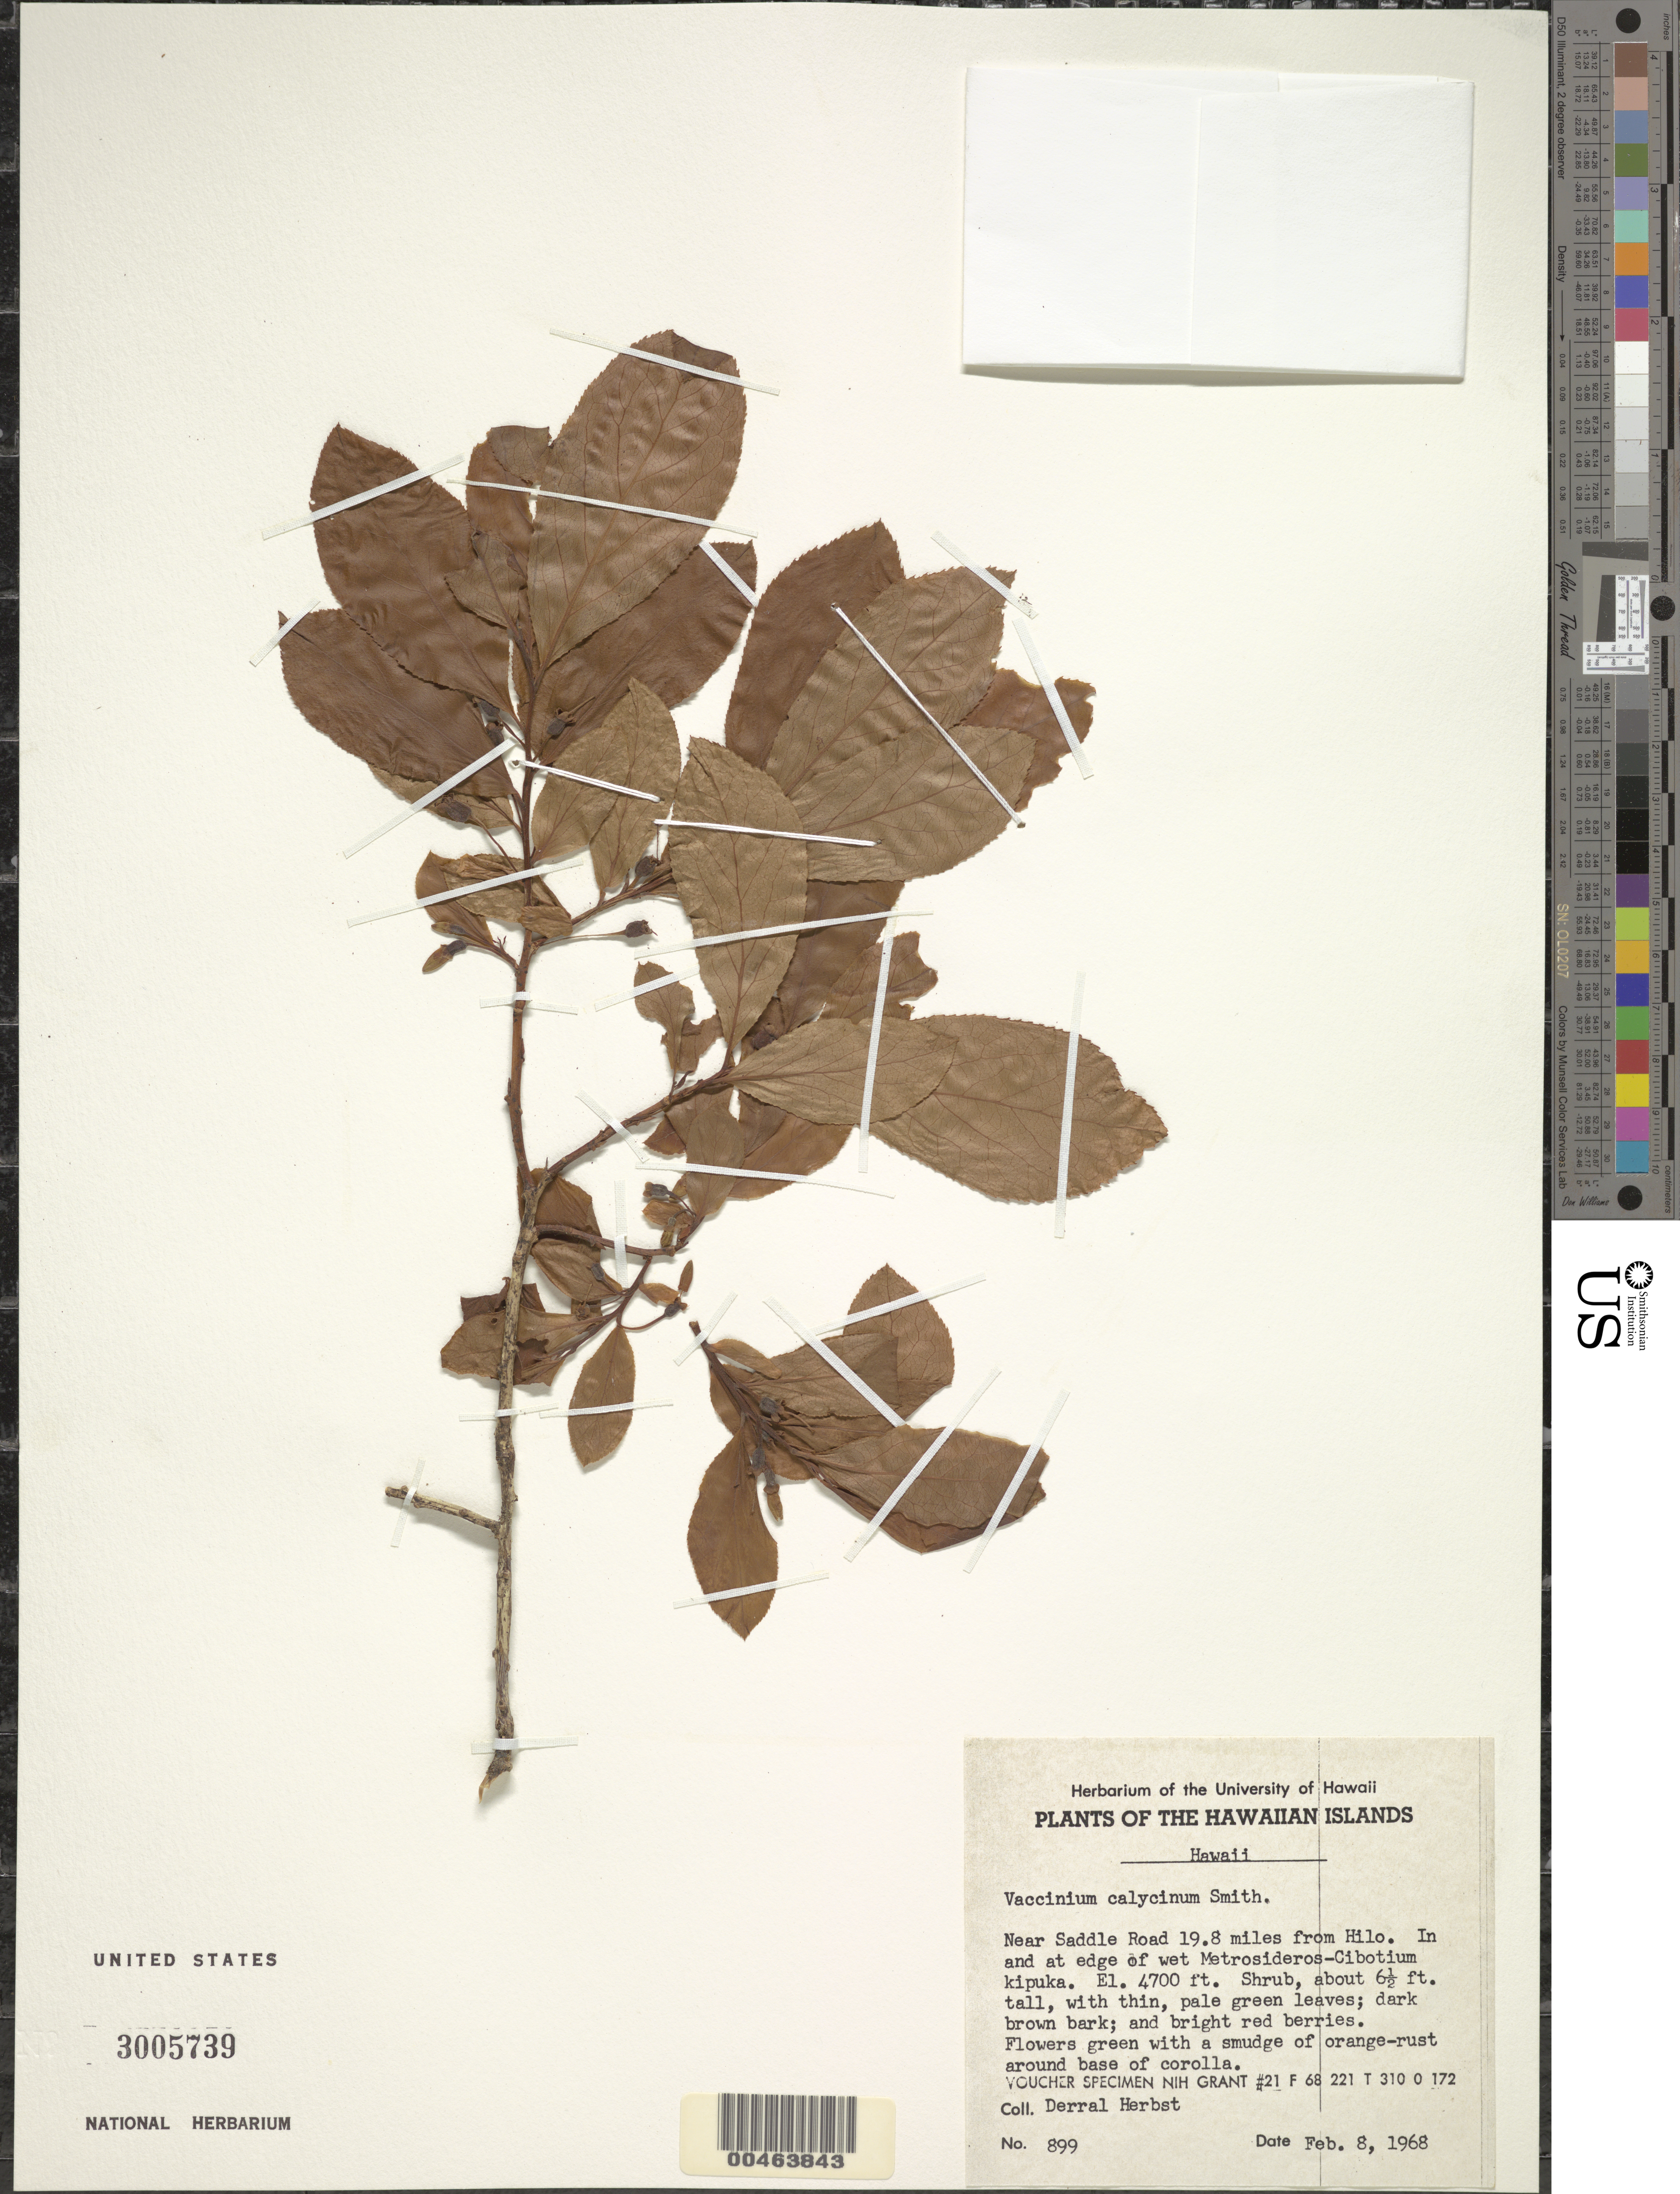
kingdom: Plantae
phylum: Tracheophyta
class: Magnoliopsida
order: Ericales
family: Ericaceae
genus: Vaccinium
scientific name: Vaccinium calycinum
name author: Sm.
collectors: D. R. Herbst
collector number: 899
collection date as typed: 8 Feb 1968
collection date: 1968-02-08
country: United States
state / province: Hawaii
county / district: Hawaii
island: Hawaii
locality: Near Saddle Road 19.8 miles from Hilo.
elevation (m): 1433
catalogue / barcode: US 3005739